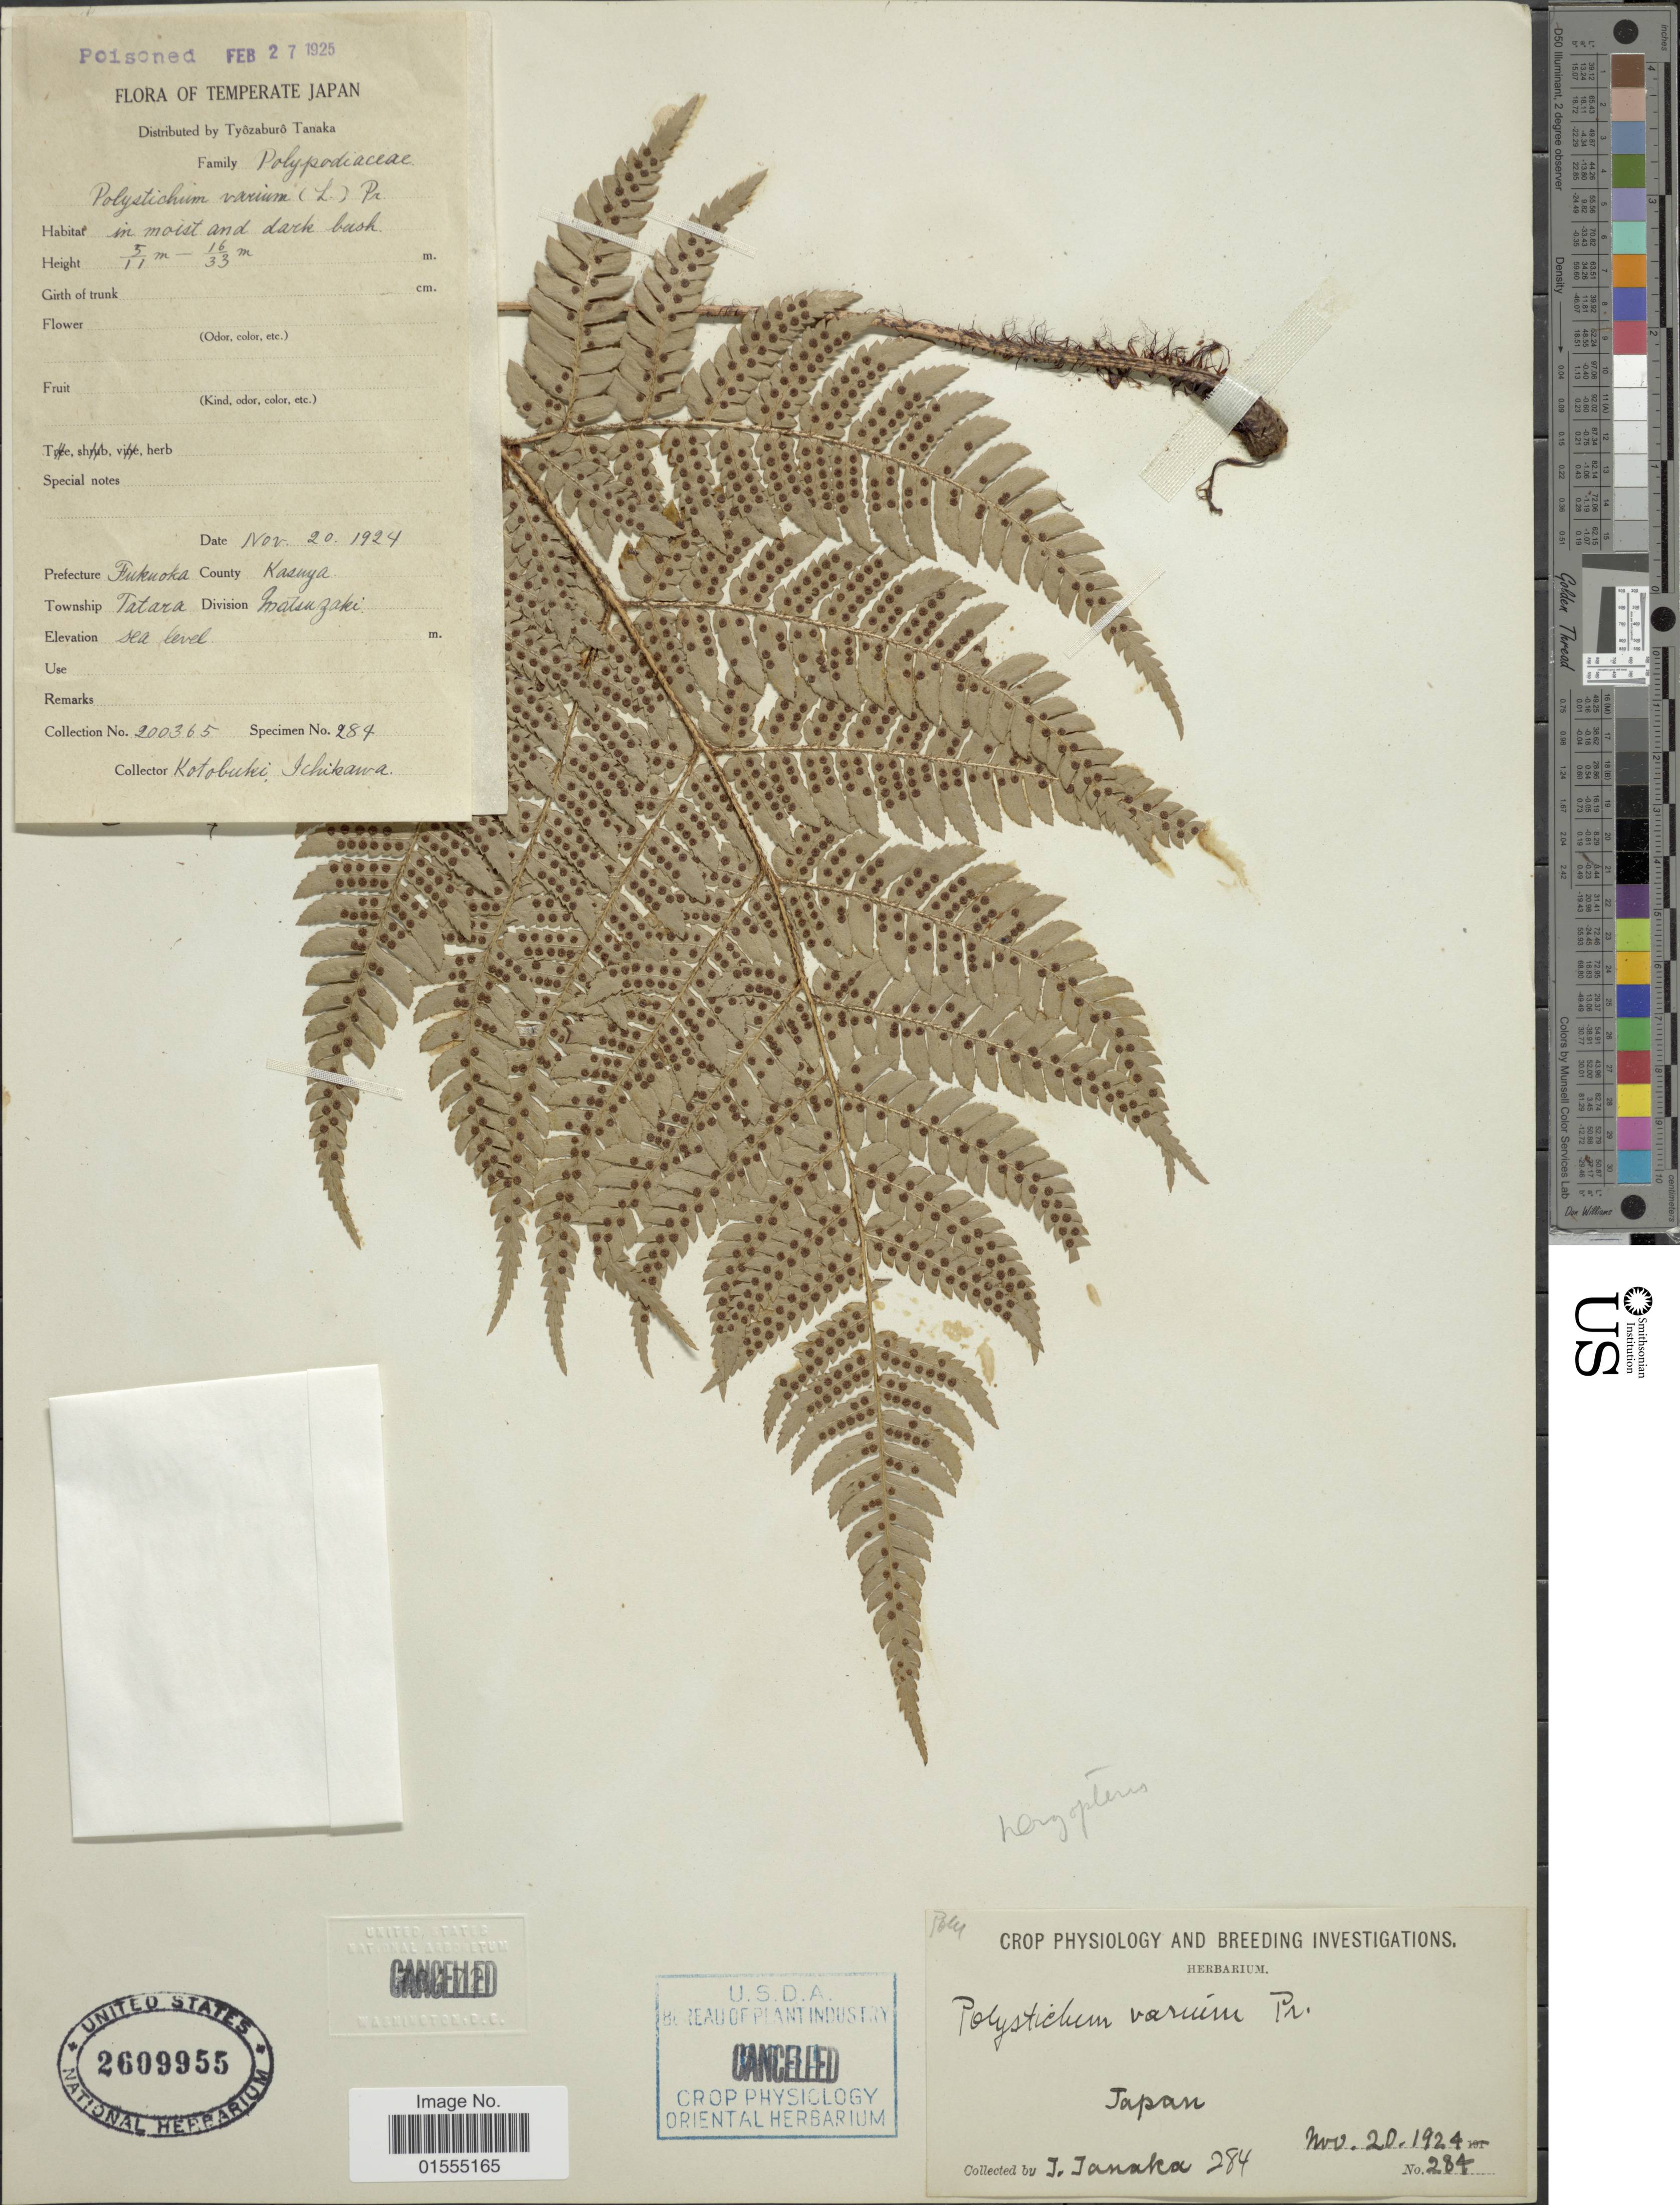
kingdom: Plantae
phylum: Tracheophyta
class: Polypodiopsida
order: Polypodiales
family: Dryopteridaceae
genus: Dryopteris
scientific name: Dryopteris varia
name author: (L.) Kuntze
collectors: K. Ichikawa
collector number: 200365/284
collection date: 1924-11-20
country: Japan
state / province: Hukuoka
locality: Prefecture Fukuoka, County Kasuya, Township Tatara, Division Matsuzaki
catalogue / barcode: US 2609955